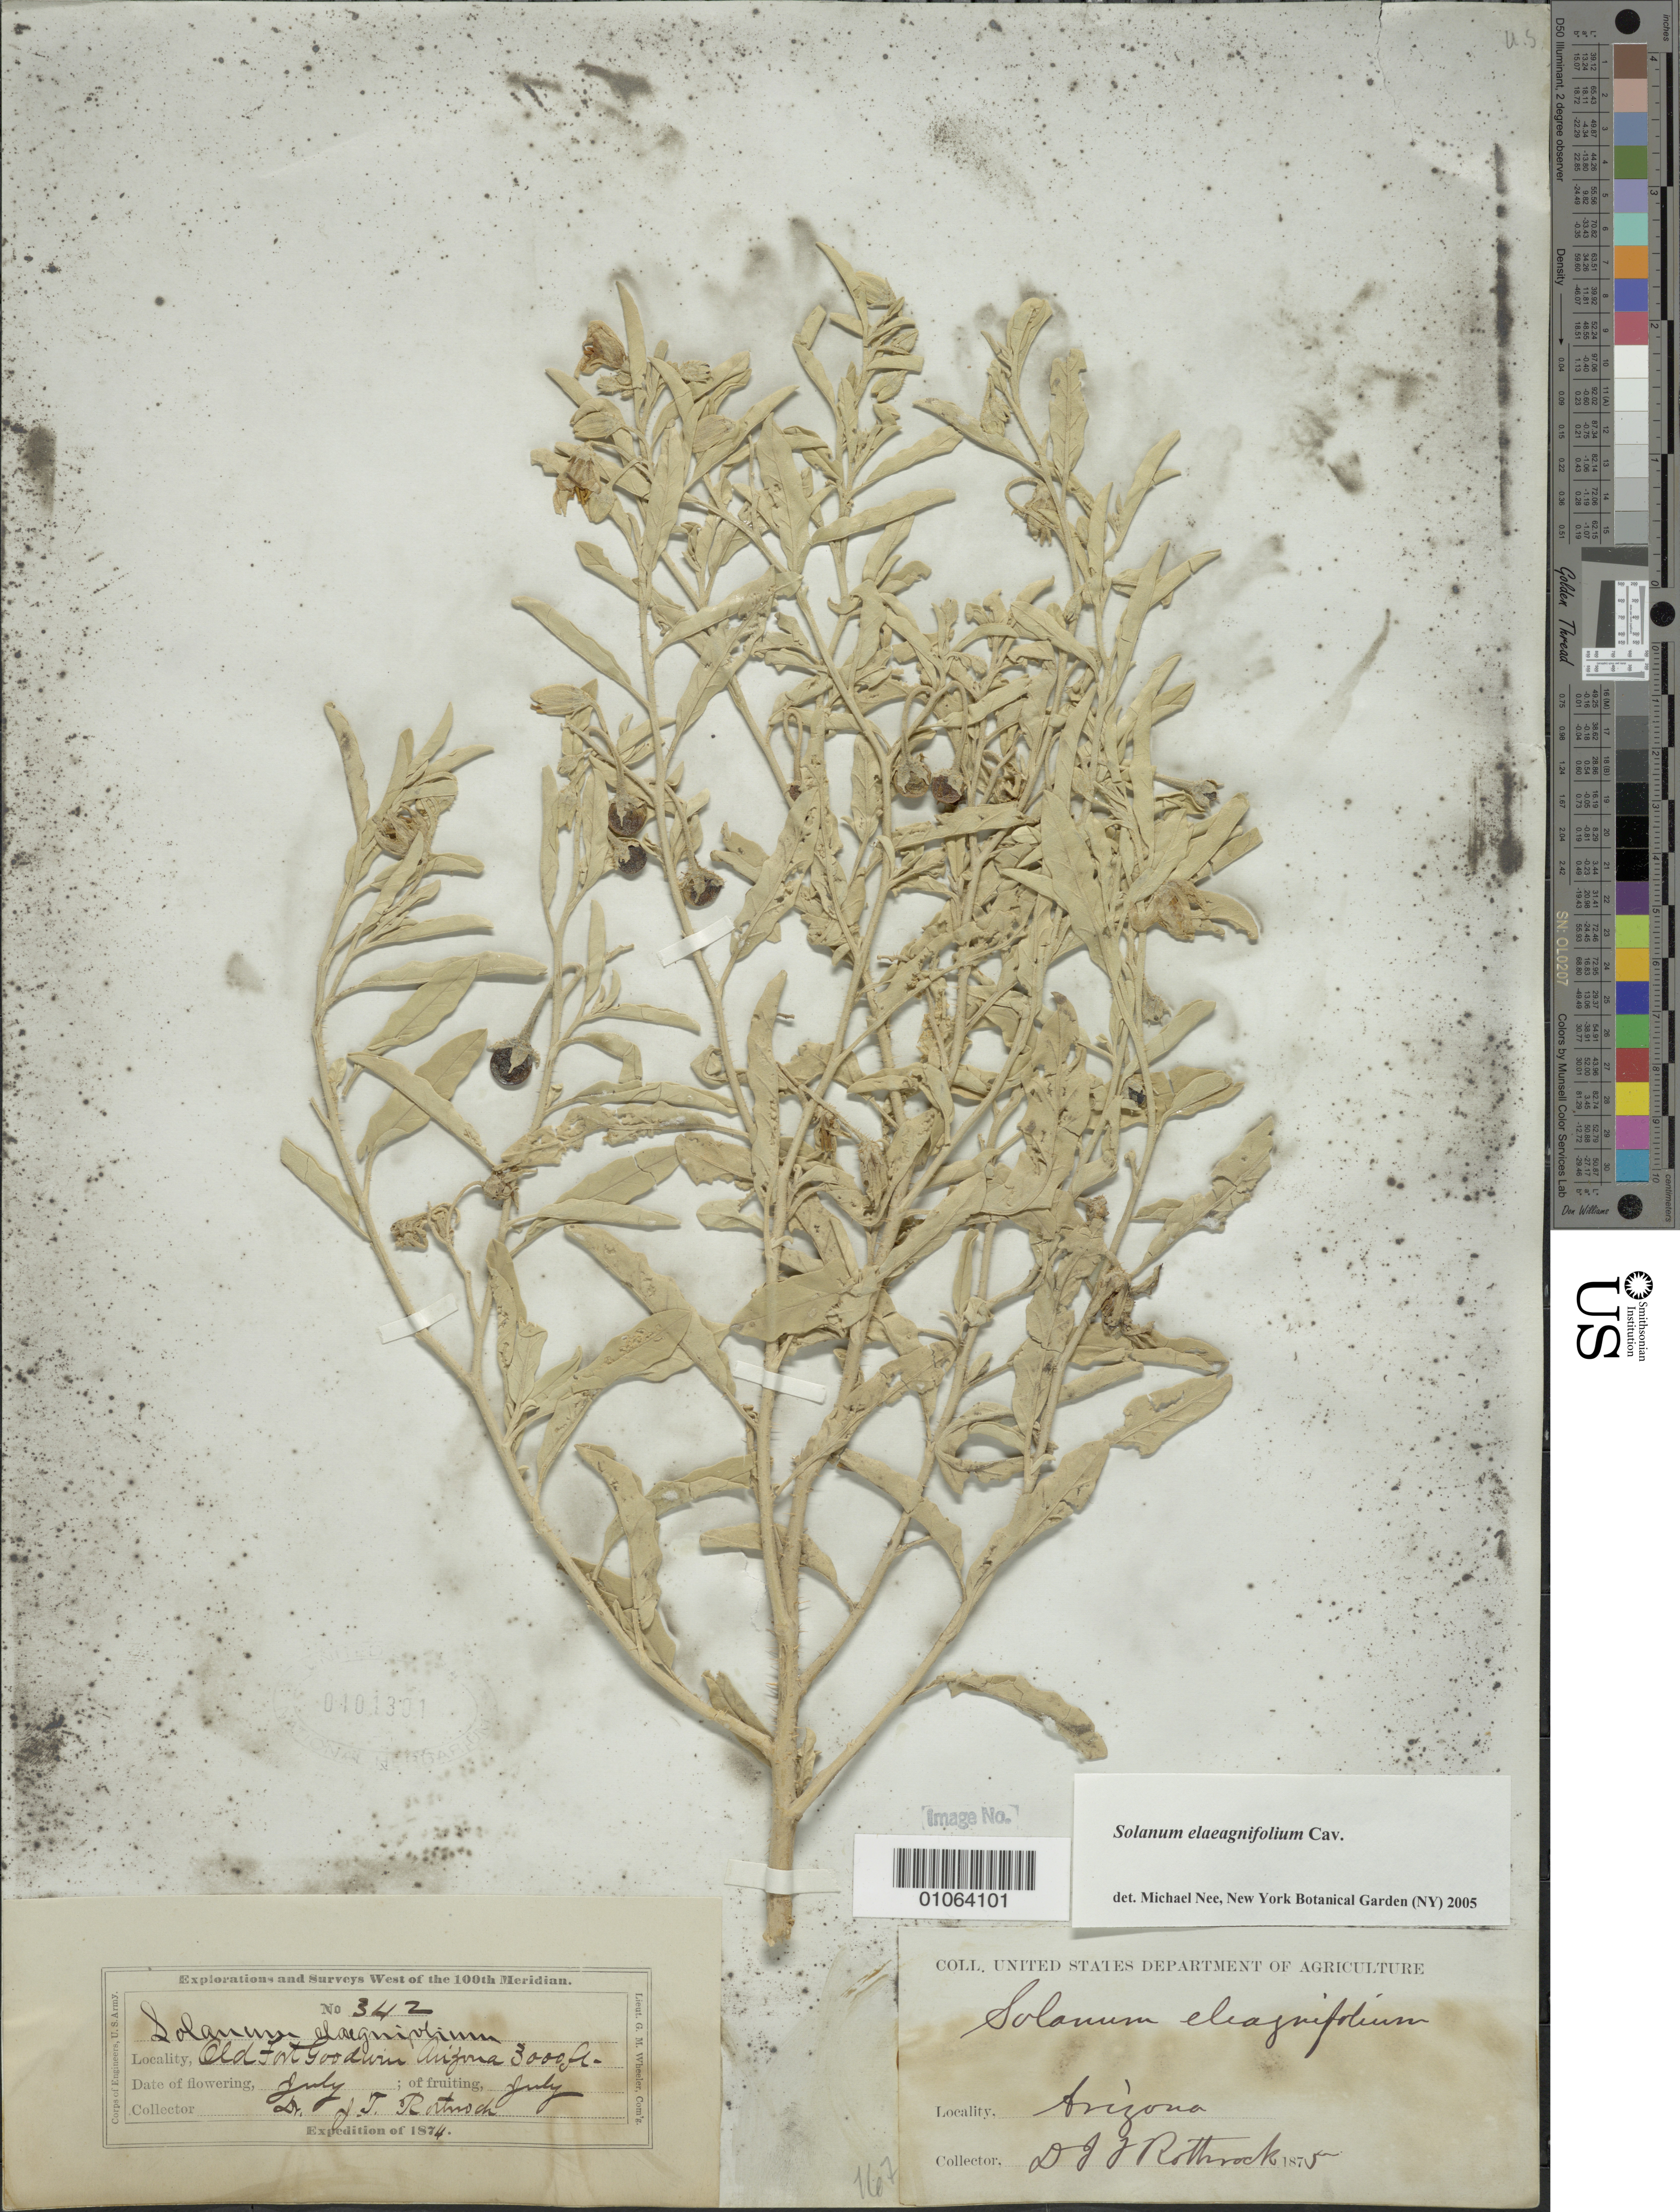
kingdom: Plantae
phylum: Tracheophyta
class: Magnoliopsida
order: Solanales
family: Solanaceae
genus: Solanum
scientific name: Solanum elaeagnifolium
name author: Cav.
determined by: Nee, Michael H.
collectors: J. T. Rothrock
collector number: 342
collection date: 1874-07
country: United States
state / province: Arizona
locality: Old Fort Goodwin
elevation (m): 914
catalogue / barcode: US 101301